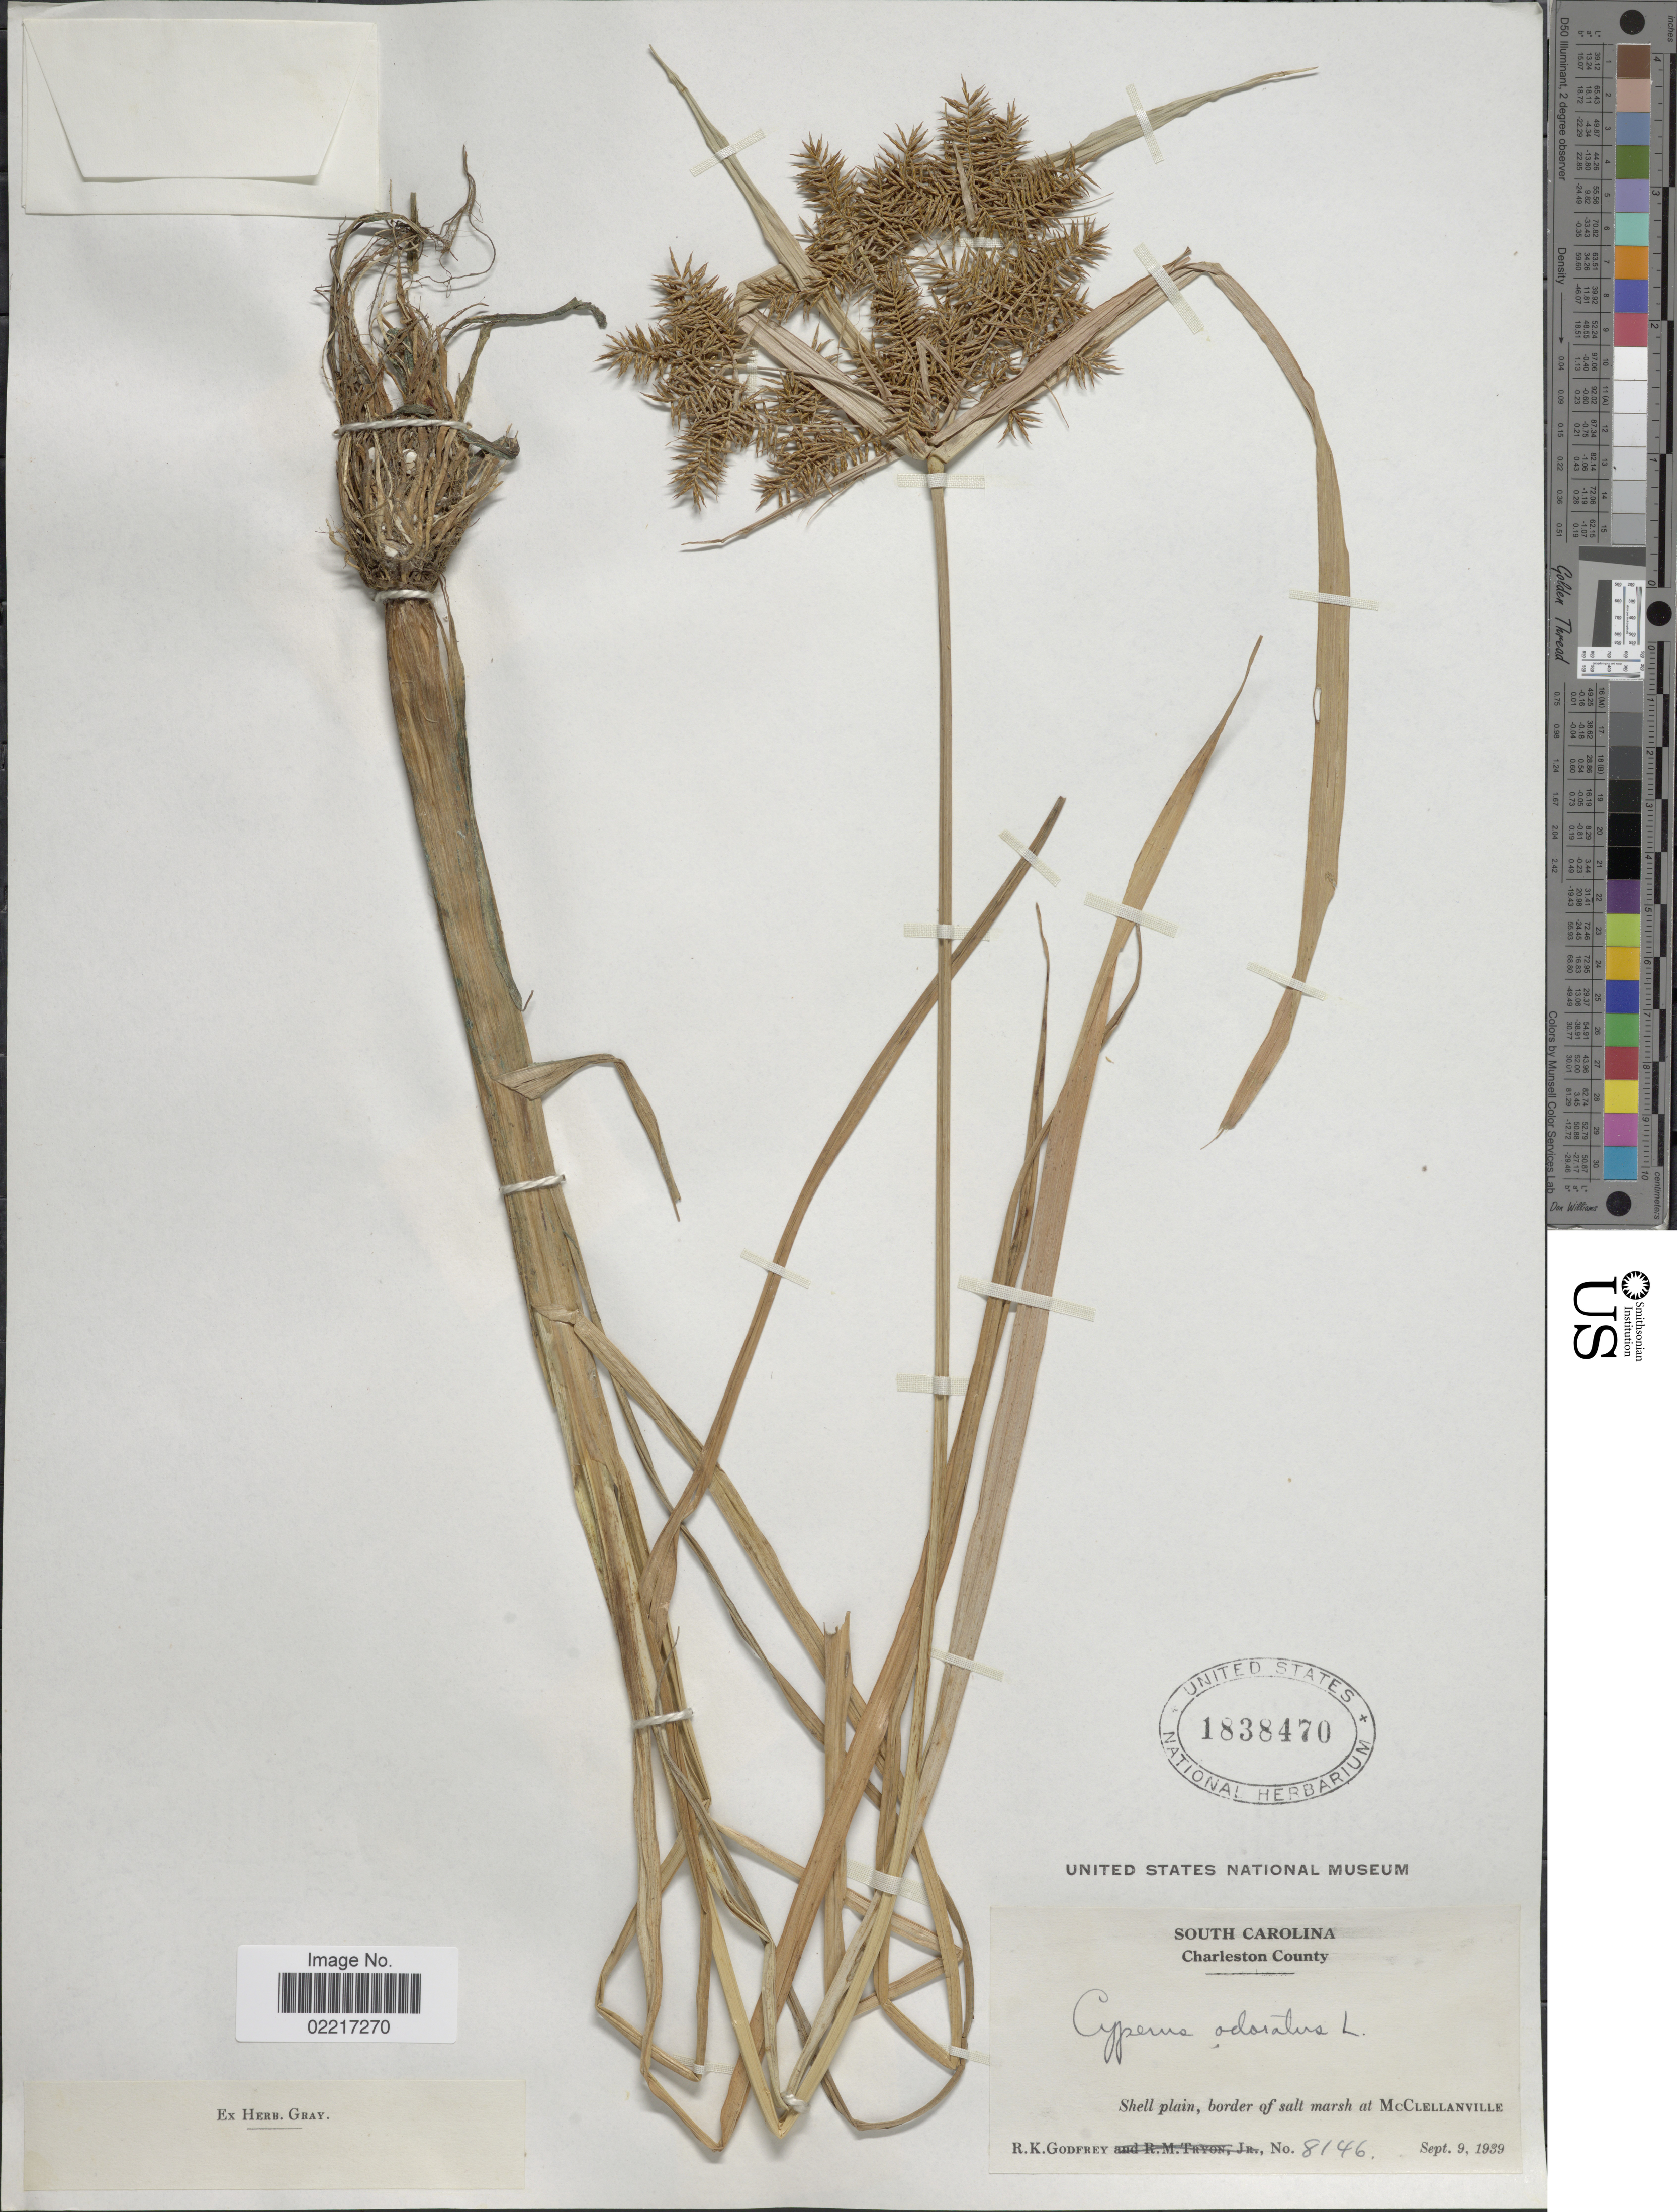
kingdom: Plantae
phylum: Tracheophyta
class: Liliopsida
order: Poales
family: Cyperaceae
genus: Cyperus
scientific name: Cyperus odoratus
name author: L.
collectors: R. K. Godfrey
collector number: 8146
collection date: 1939-09-09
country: United States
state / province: South Carolina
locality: Charleston County, Shell plain, border of salt marsh at McClellanville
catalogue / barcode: US 1838470